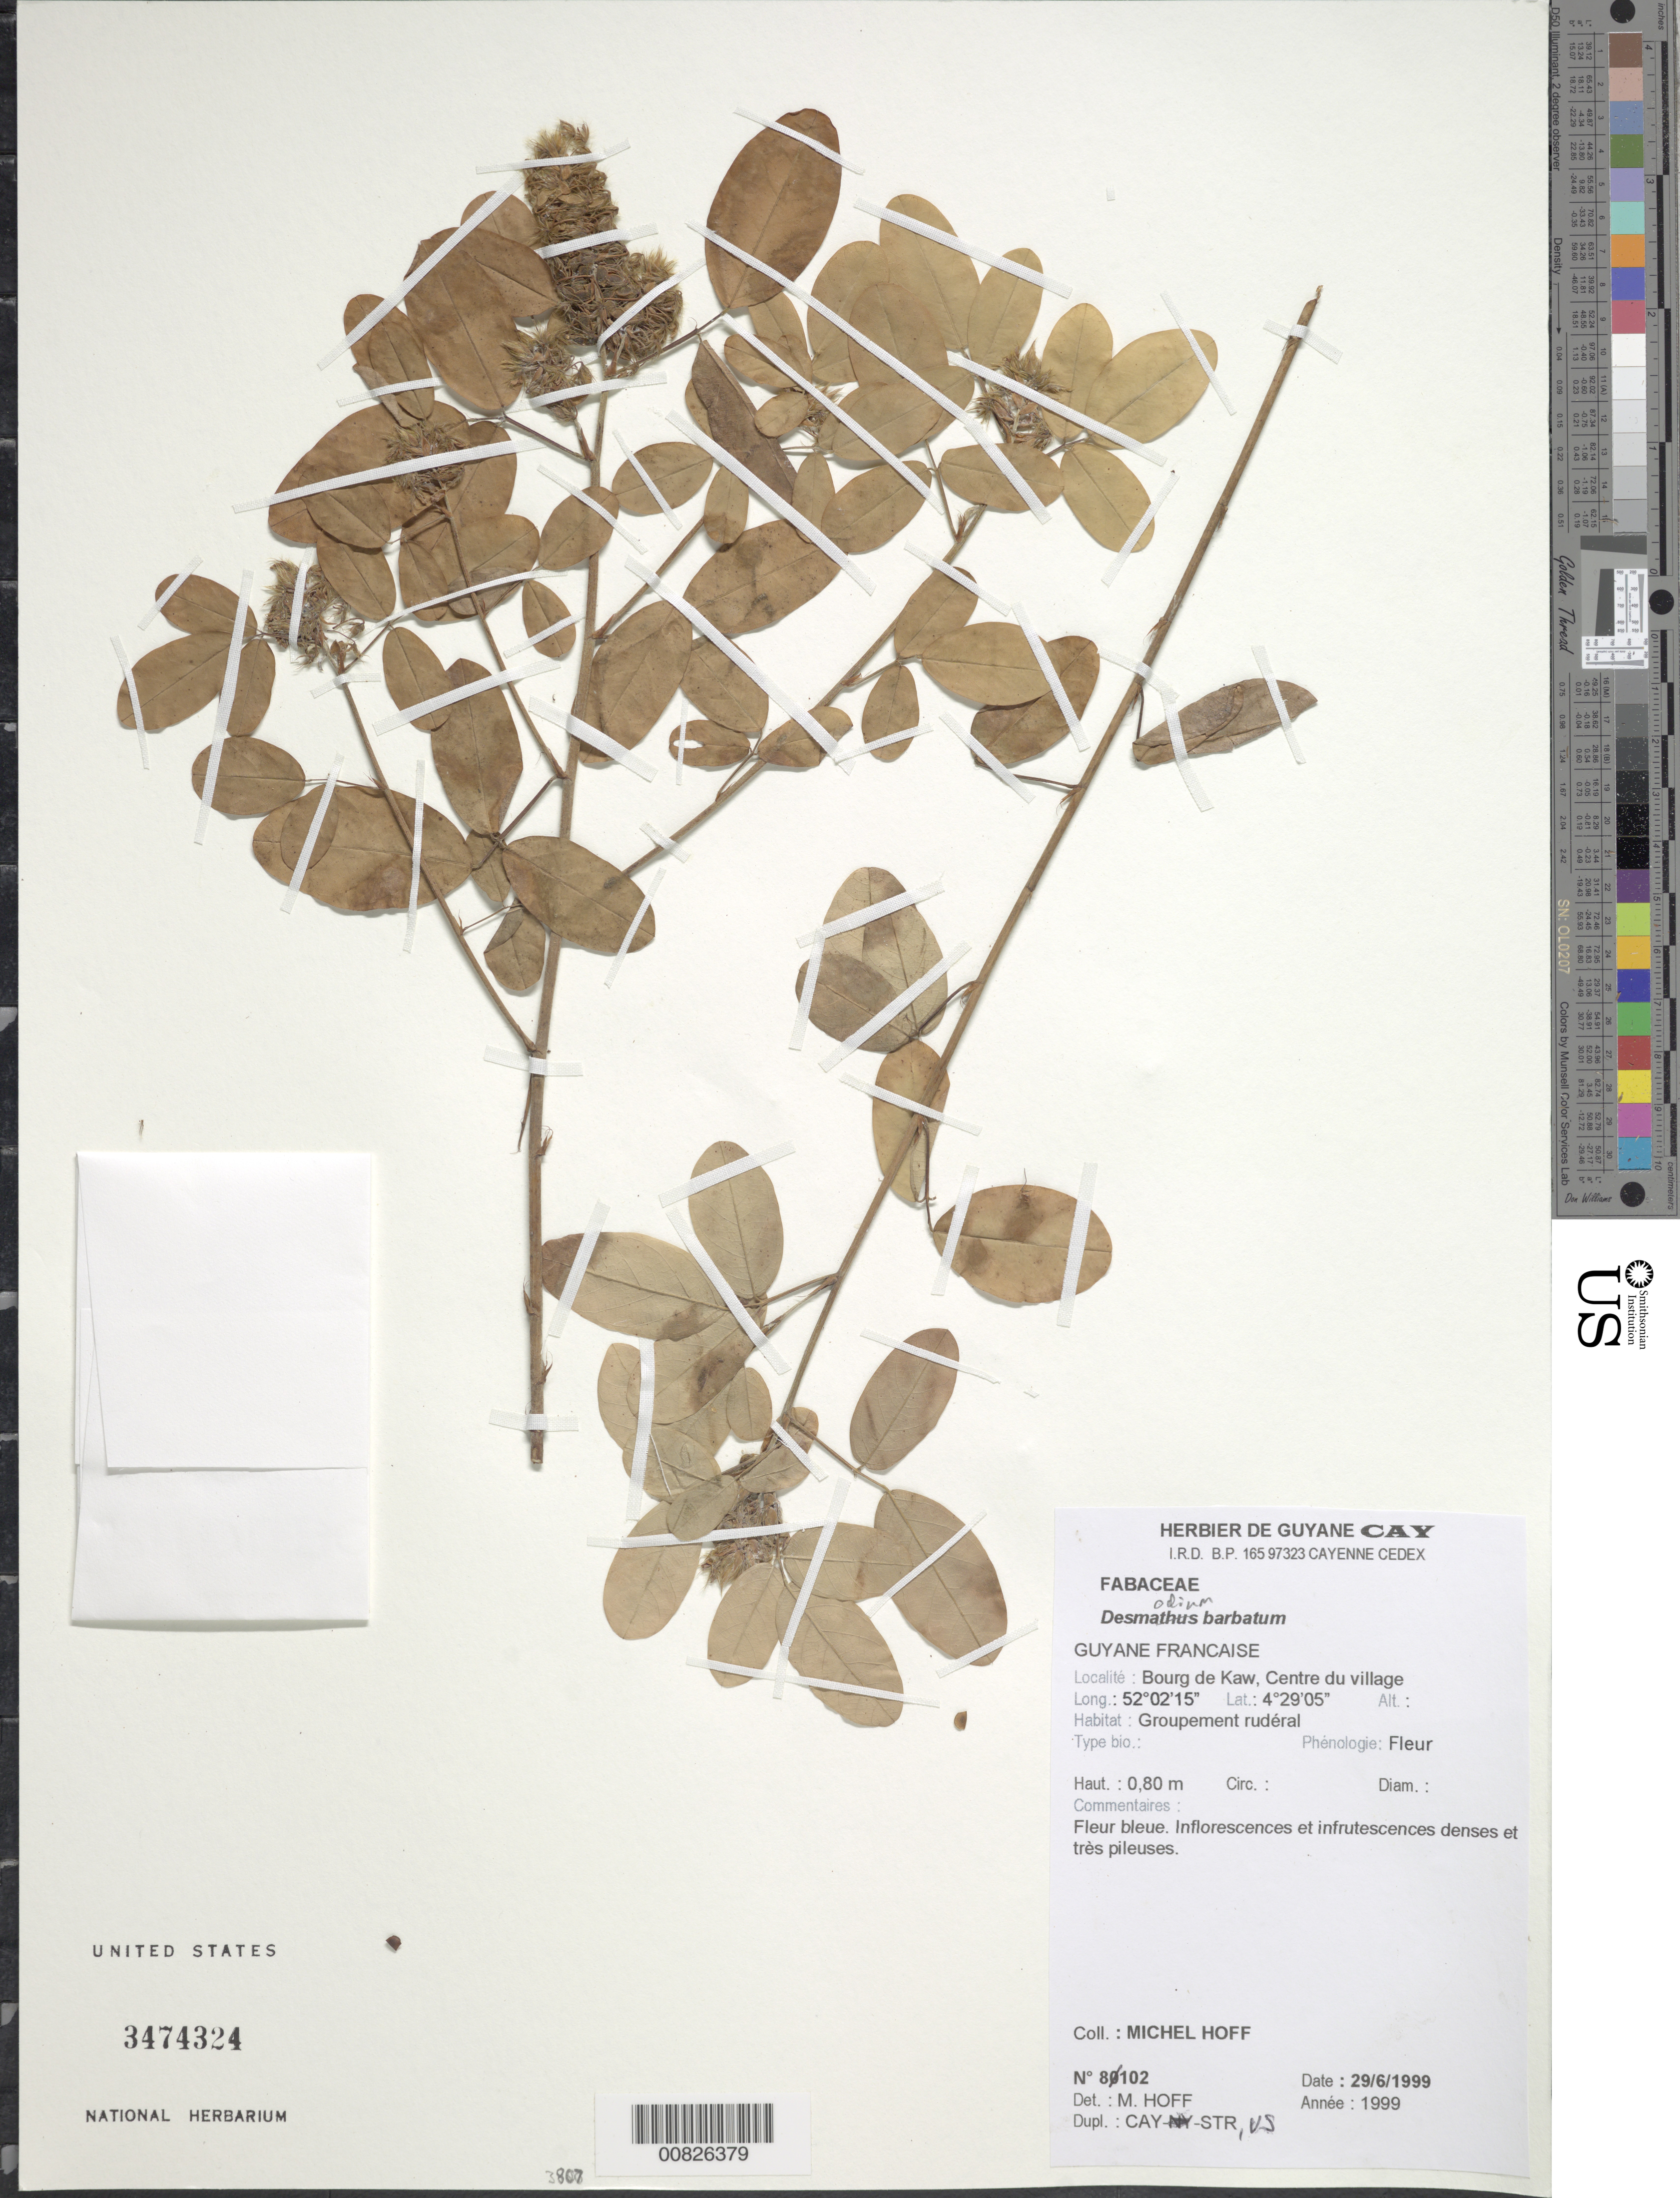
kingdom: Plantae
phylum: Tracheophyta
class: Magnoliopsida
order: Fabales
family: Fabaceae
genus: Grona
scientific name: Grona barbata var. barbata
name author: (L.) H. Ohashi & K. Ohashi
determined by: Strong, Mark T., (BOT), Smithsonian Institution - National Museum of Natural History (UNITED STATES)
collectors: M. Hoff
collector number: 8102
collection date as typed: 29-Jun-99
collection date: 1999-06-29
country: French Guiana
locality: Bourg de Kaw, centre du village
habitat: Groupement rudéral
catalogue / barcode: US 3474324